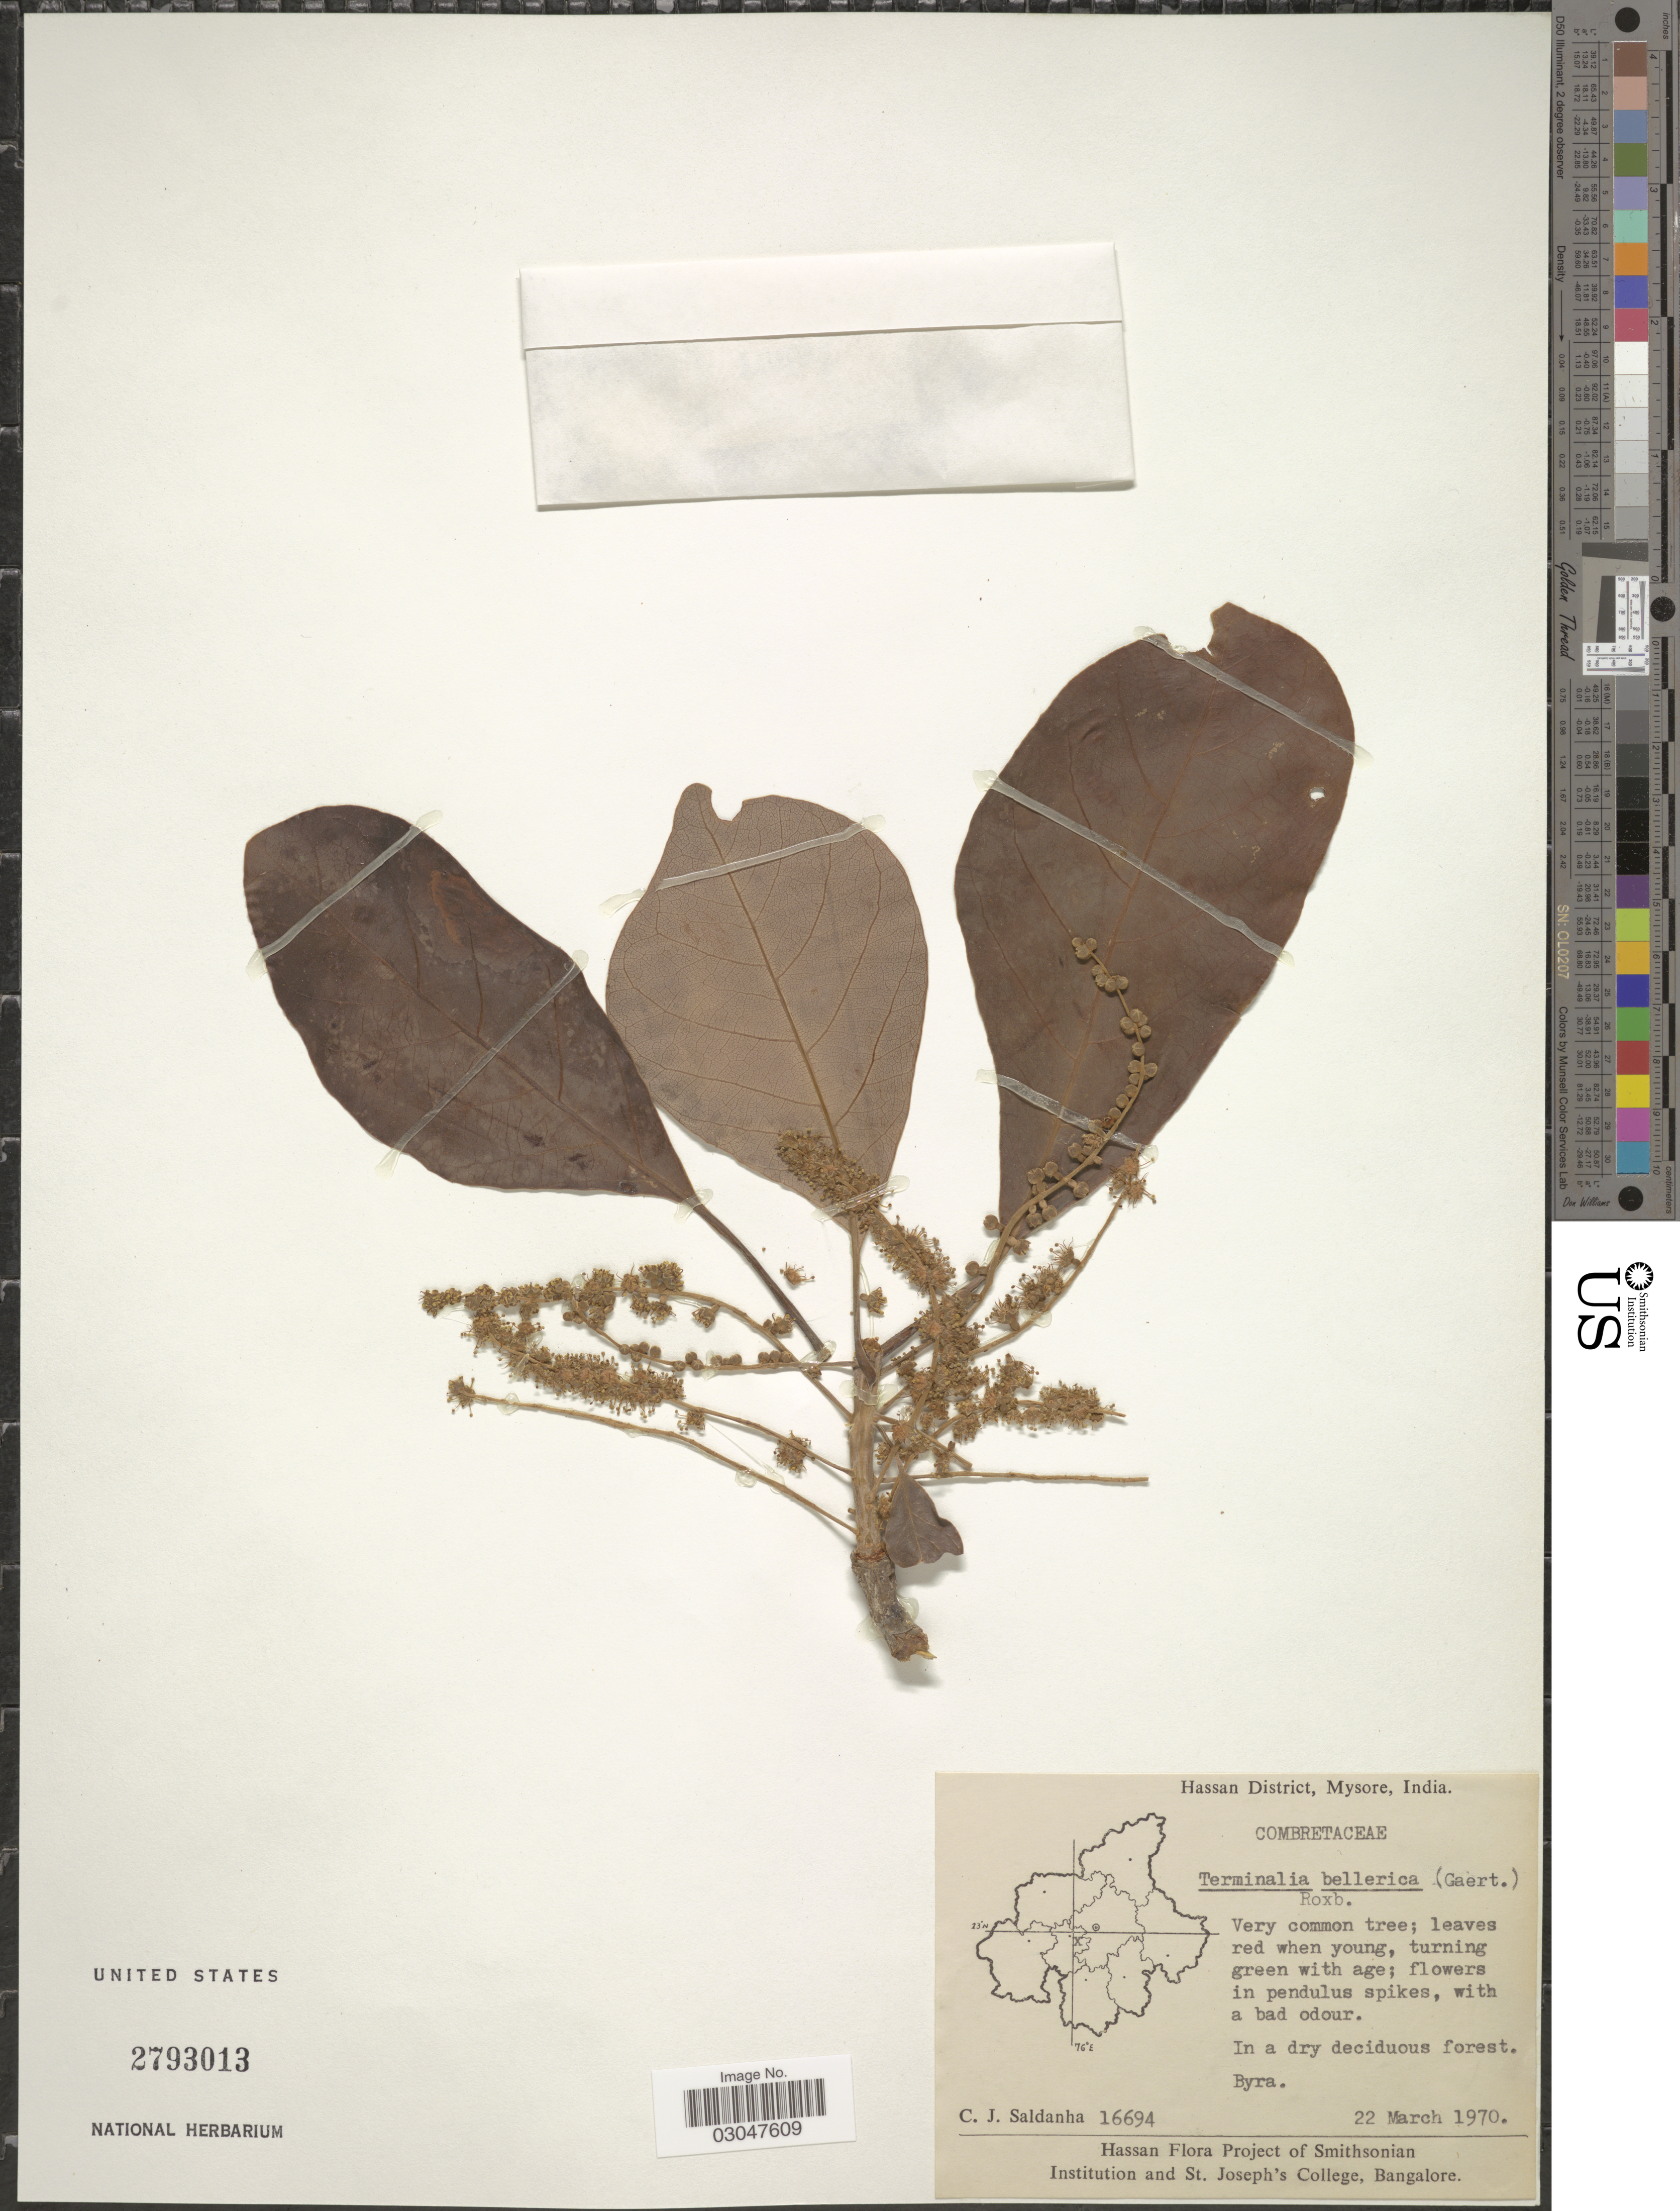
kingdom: Plantae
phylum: Tracheophyta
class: Magnoliopsida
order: Myrtales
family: Combretaceae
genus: Terminalia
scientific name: Terminalia bellirica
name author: (Gaertn.) Roxb.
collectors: C. J. Saldanha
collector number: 16694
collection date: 1970-03-22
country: India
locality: Hassan District, Mysore. Byra.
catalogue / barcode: US 2793013